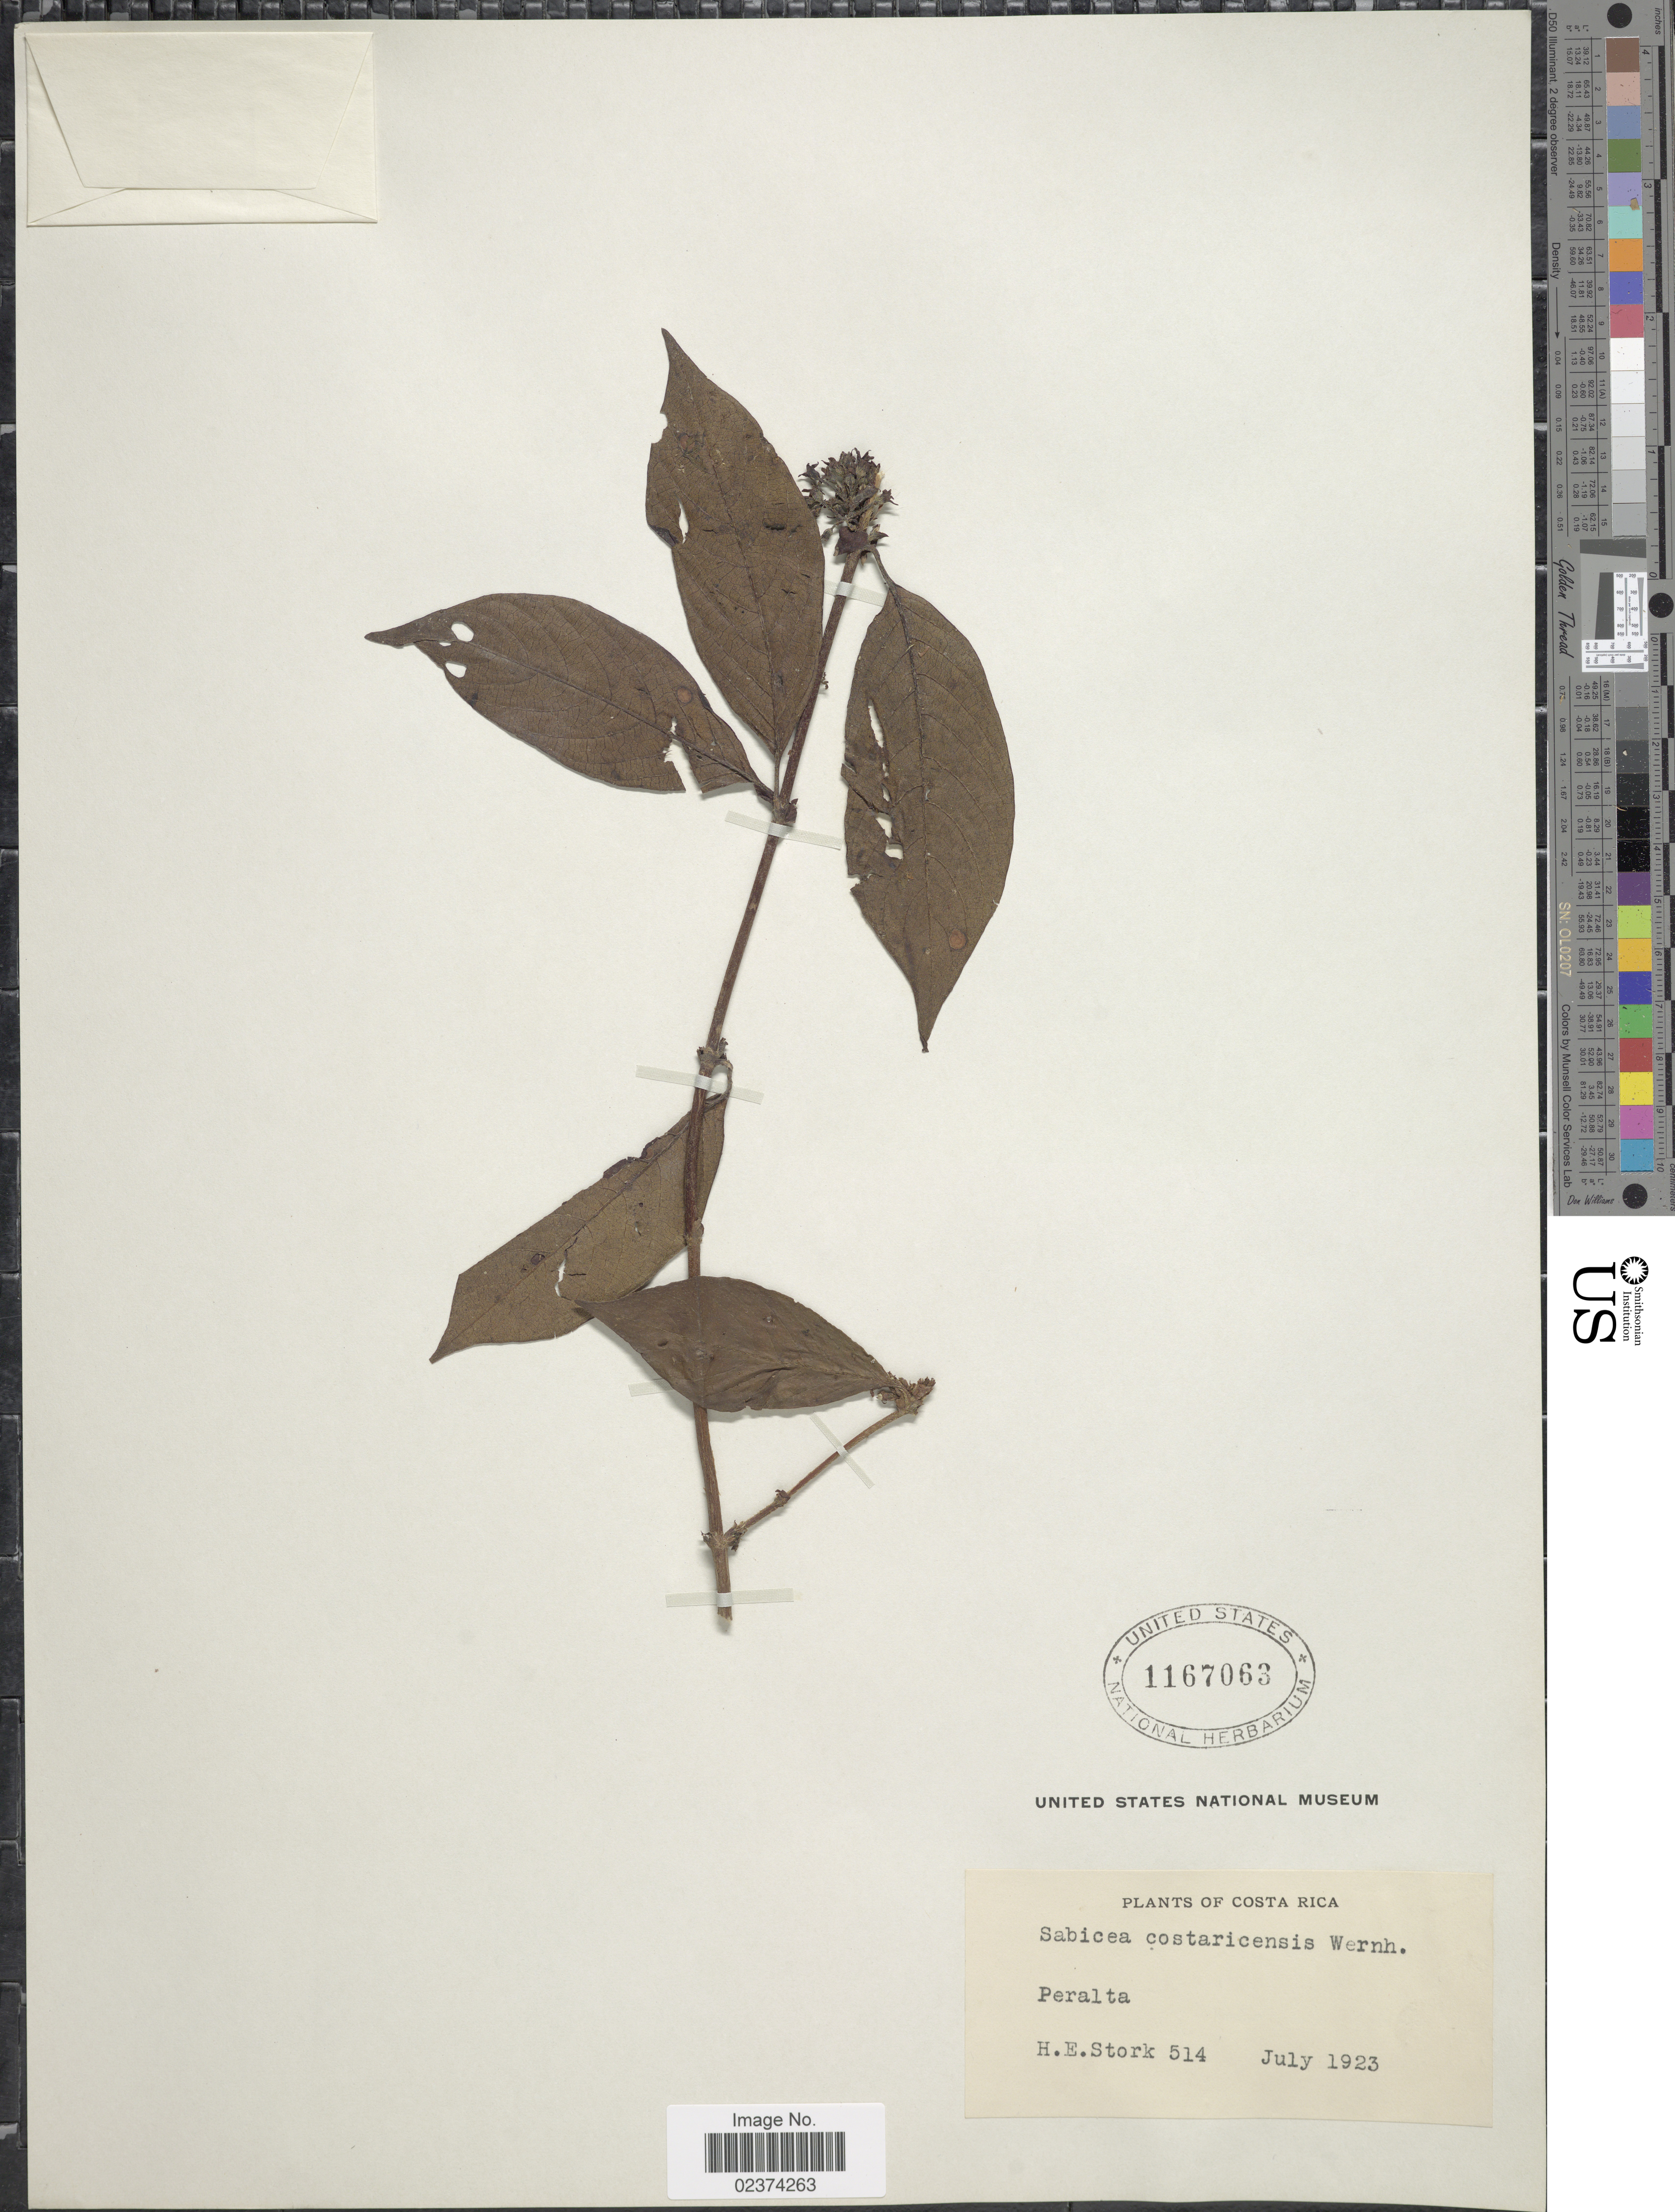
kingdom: Plantae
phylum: Tracheophyta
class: Magnoliopsida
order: Gentianales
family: Rubiaceae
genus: Sabicea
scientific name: Sabicea costaricensis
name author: Wernham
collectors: H. E. Stork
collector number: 514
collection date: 1923-07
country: Costa Rica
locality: Peralta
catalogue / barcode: US 1167063